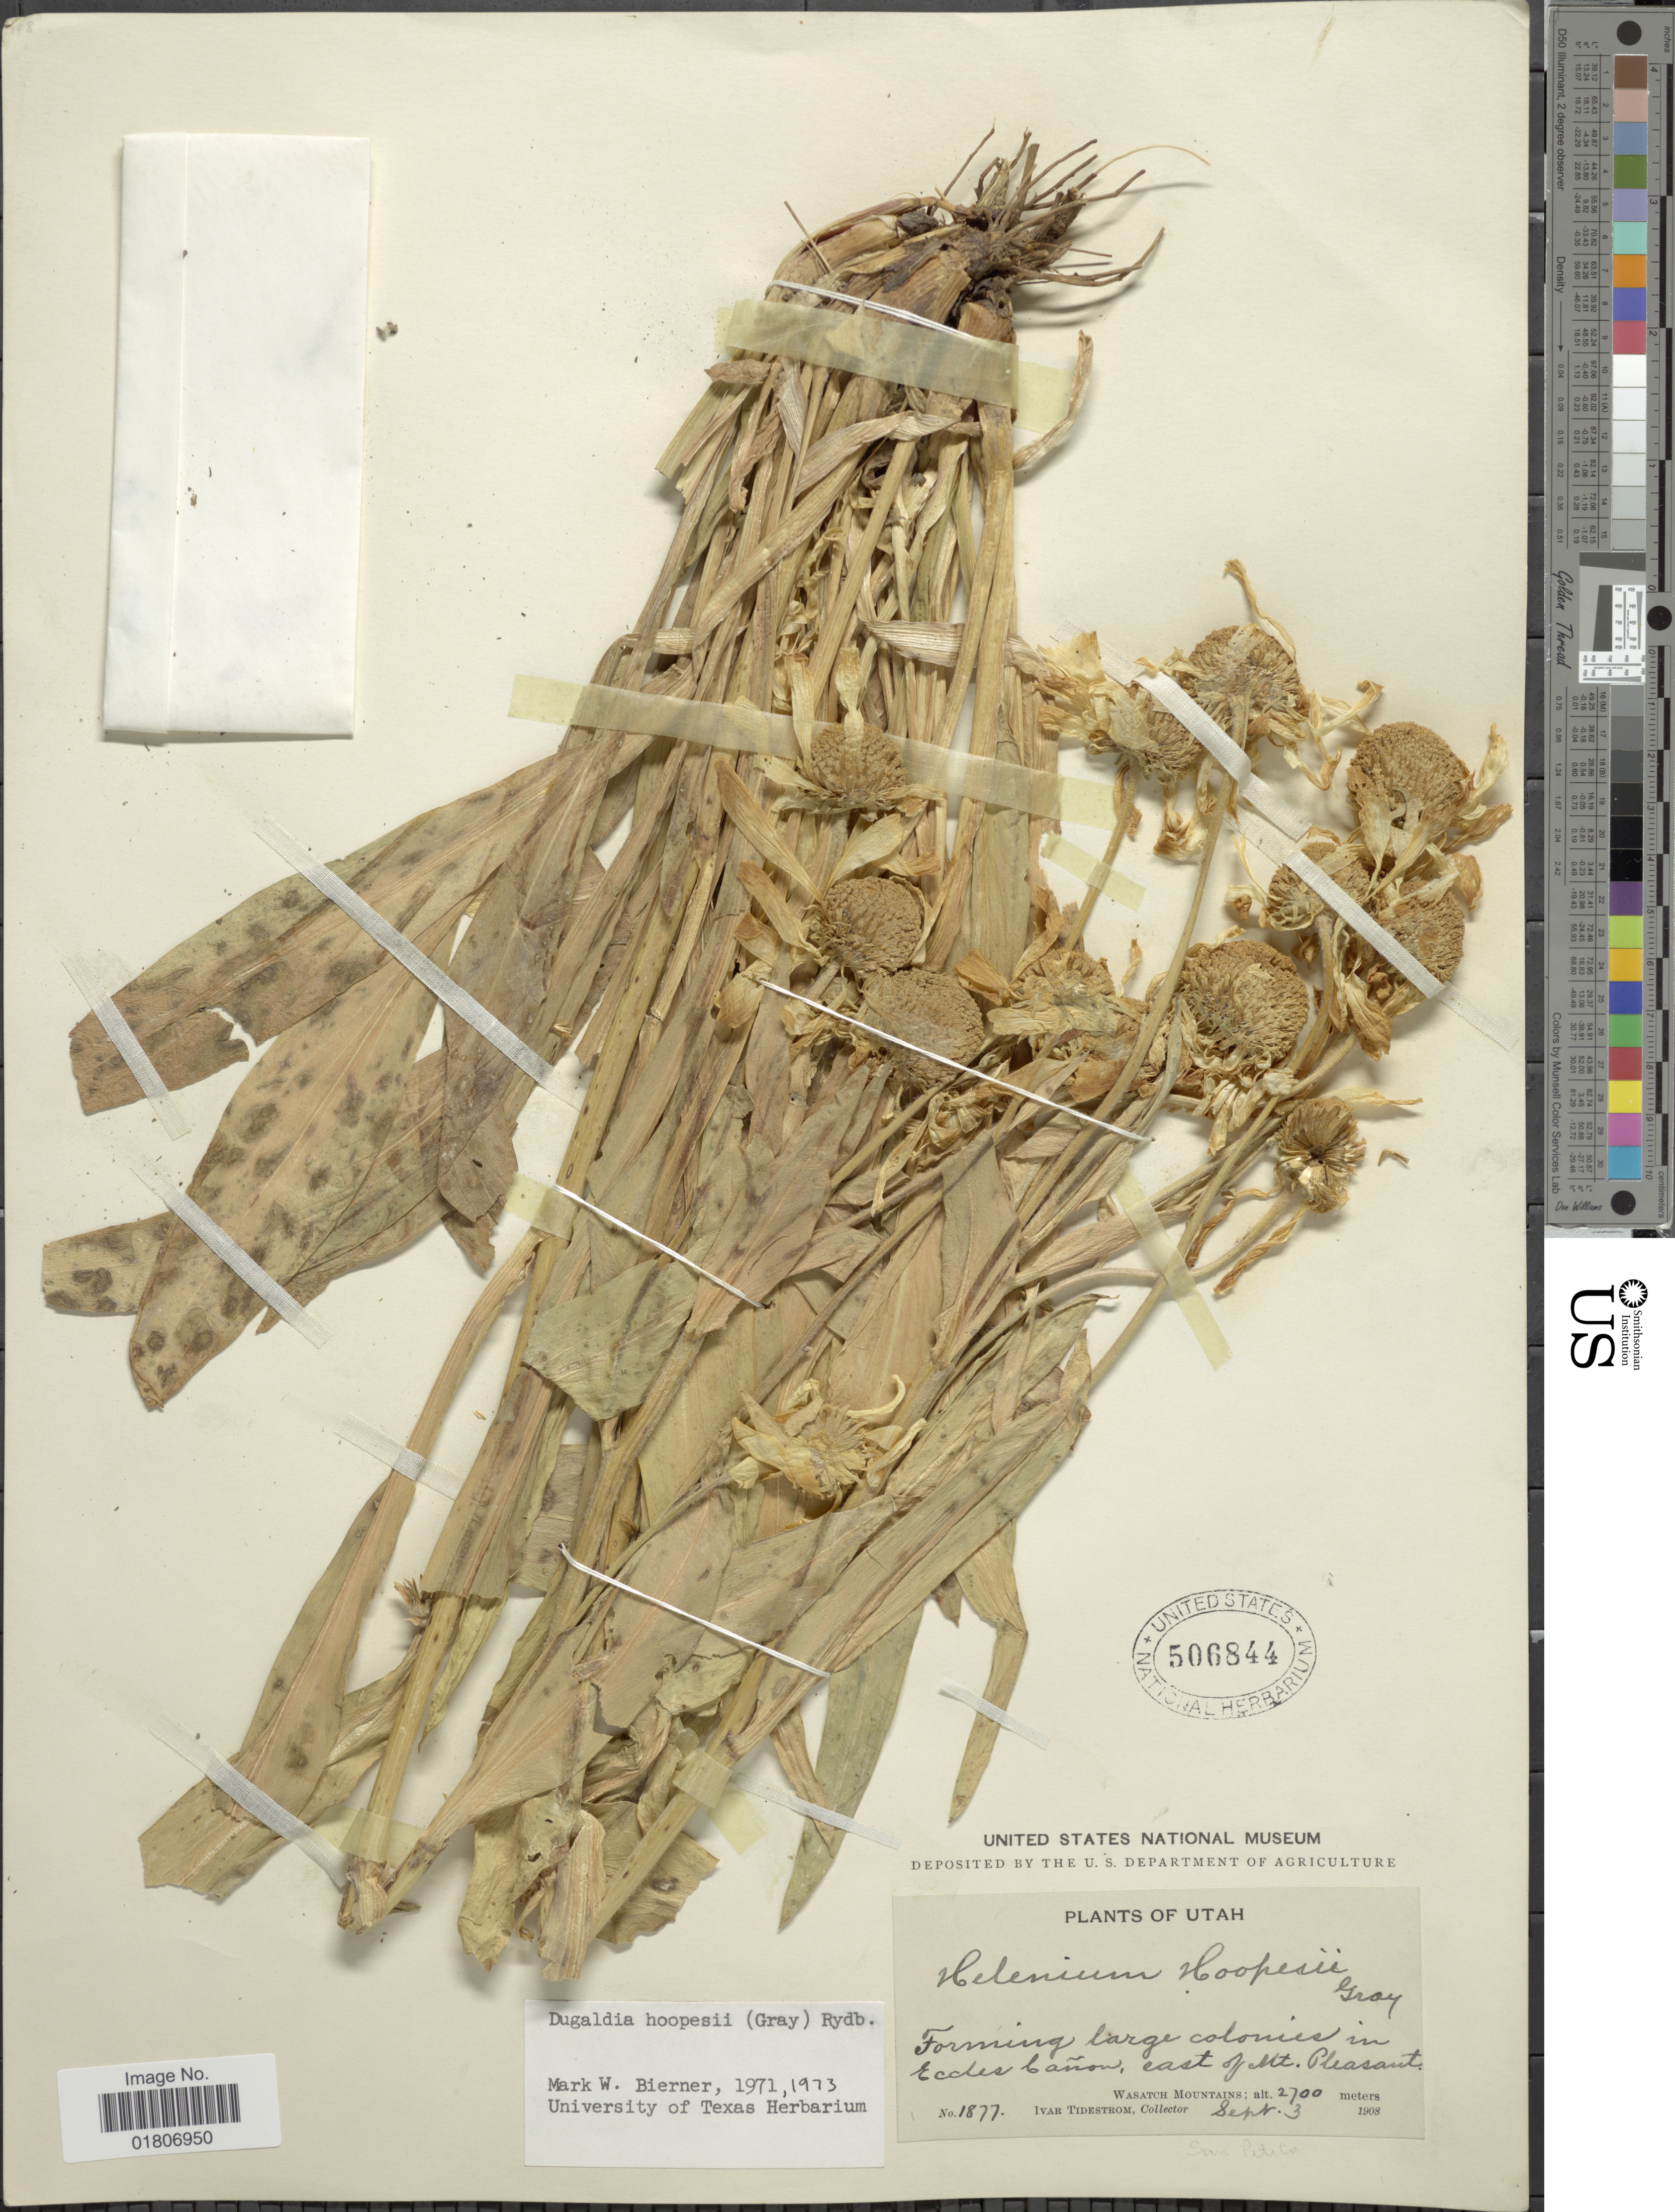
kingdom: Plantae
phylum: Tracheophyta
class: Magnoliopsida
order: Asterales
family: Asteraceae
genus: Dugaldia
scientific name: Dugaldia hoopesii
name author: (A. Gray) Rydb.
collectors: I. F. Tidestrom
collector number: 1877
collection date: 1908-09-03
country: United States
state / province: Utah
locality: Forming large colonies in Eccles Cañon, east of Mt. Pleasant. Wasatch Mountains, Sanpete Co.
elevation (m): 2700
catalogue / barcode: US 506844